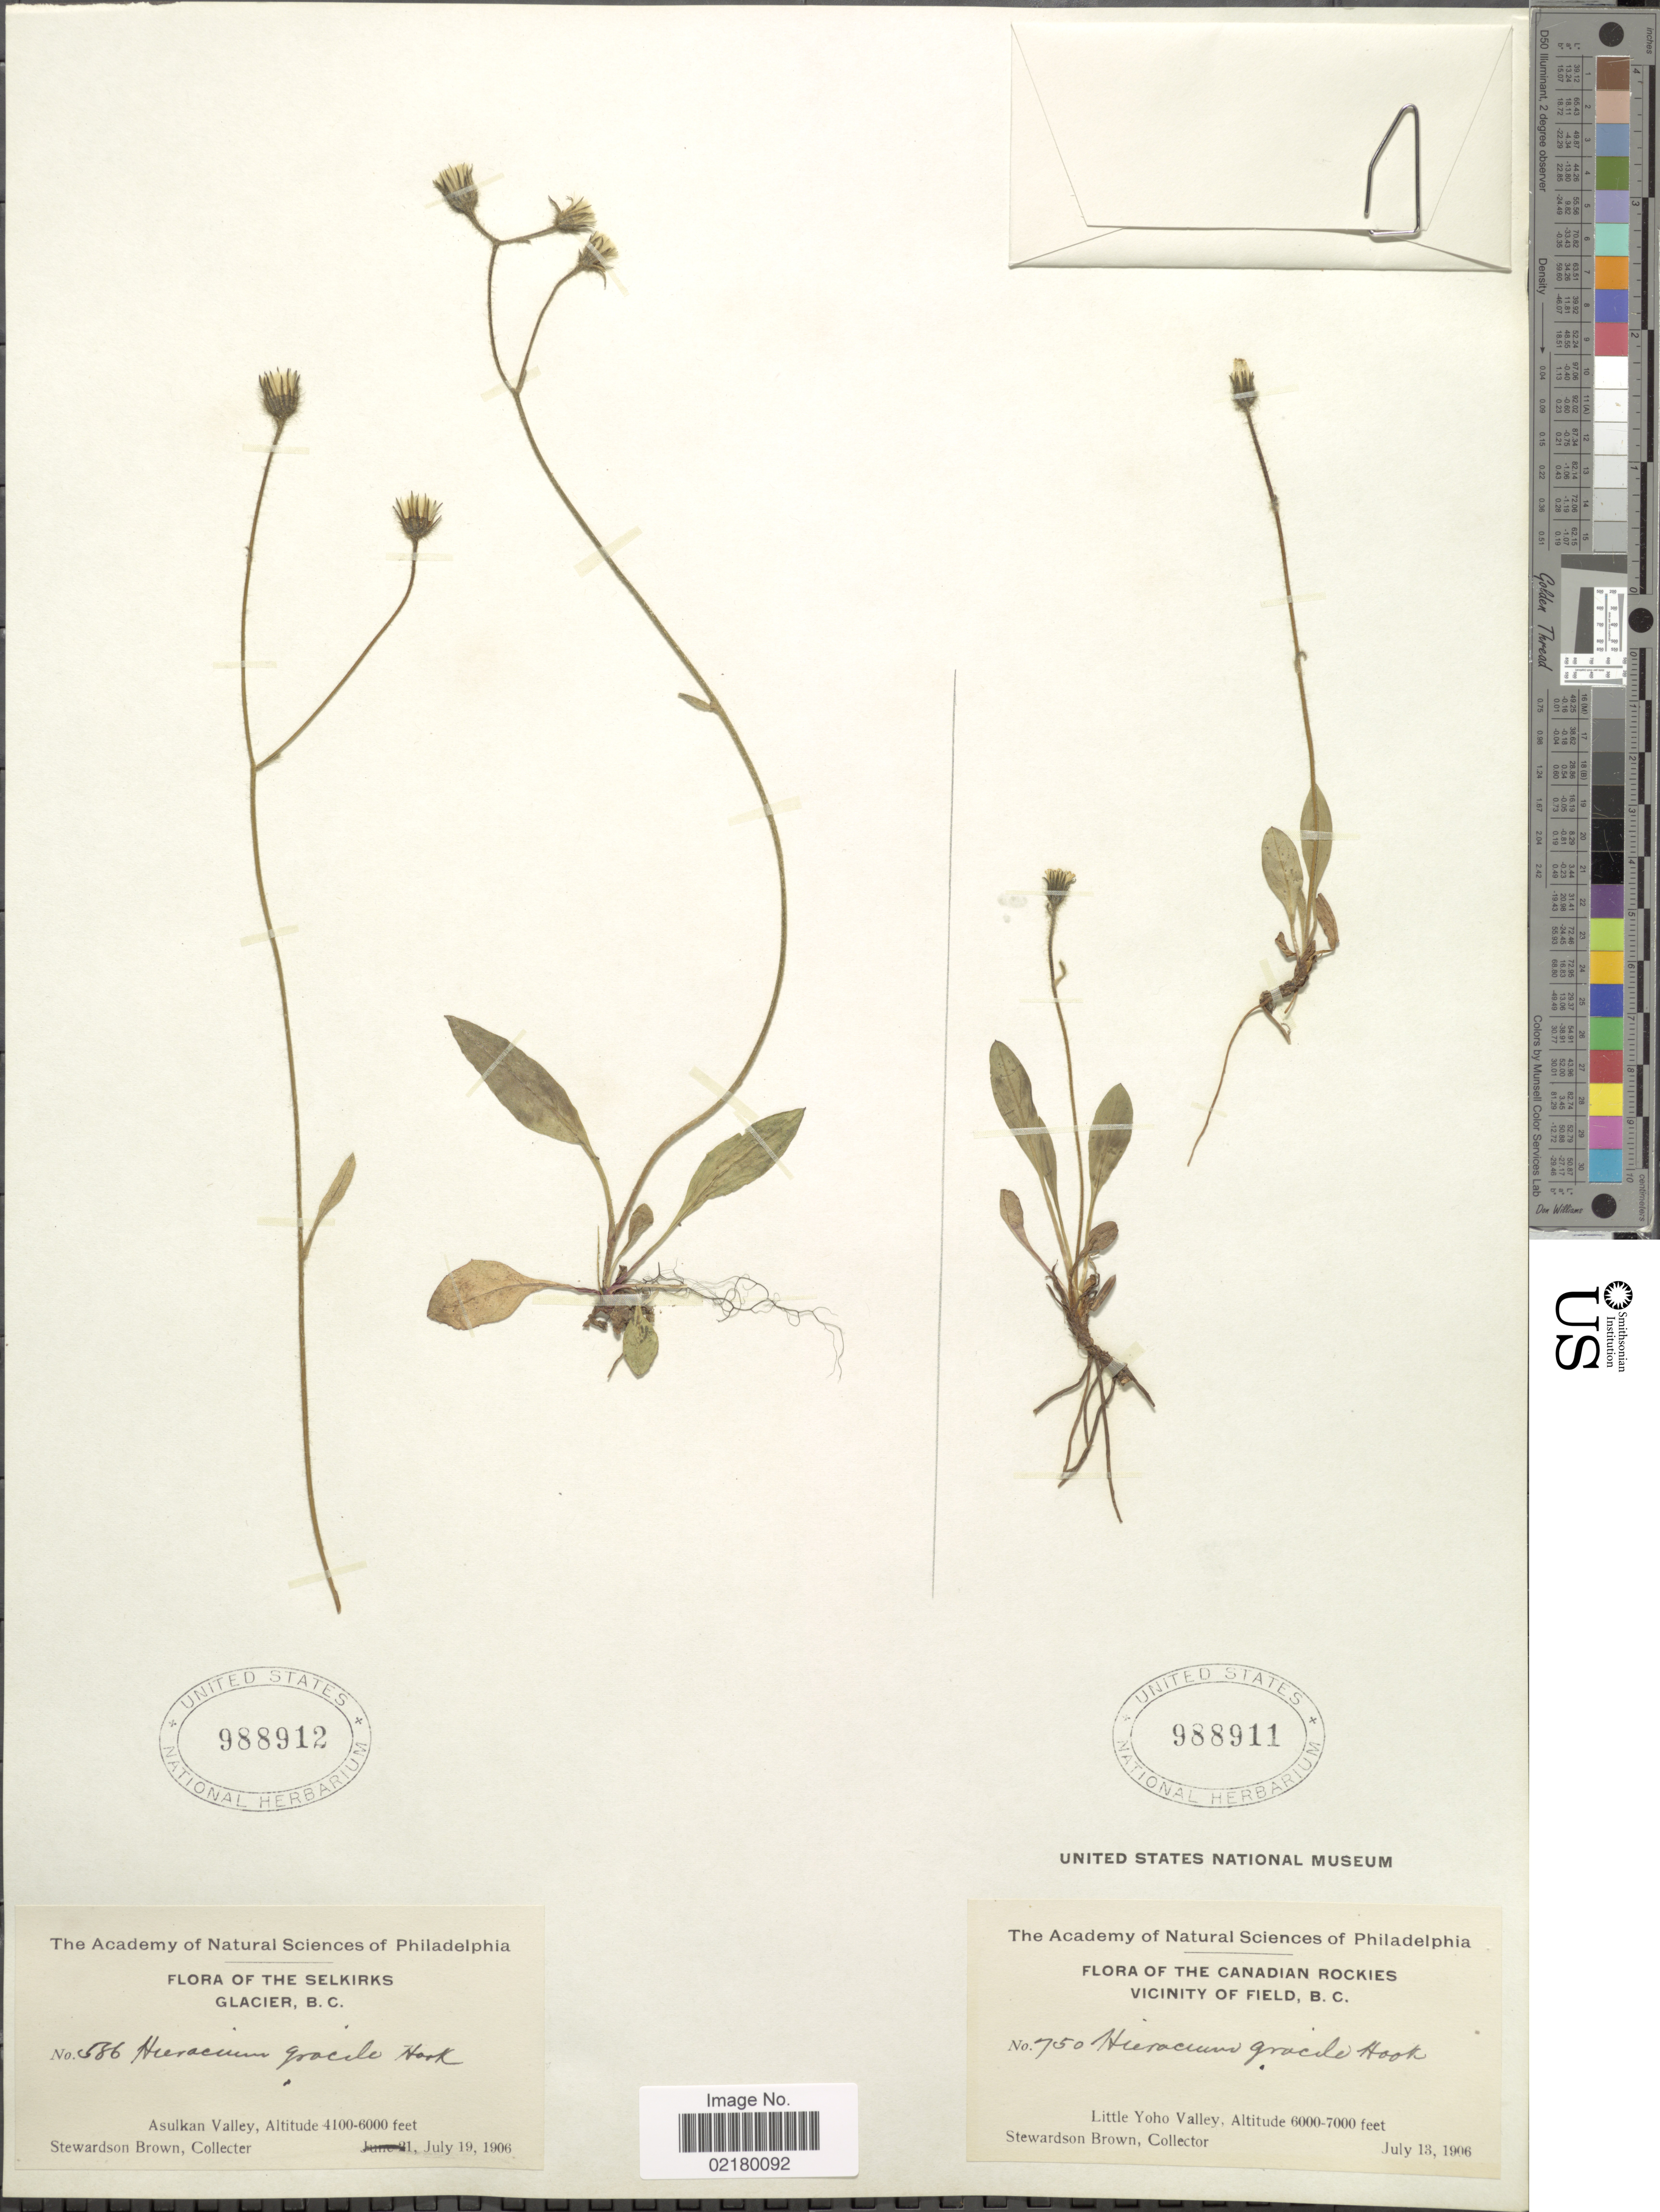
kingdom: Plantae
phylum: Tracheophyta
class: Magnoliopsida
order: Asterales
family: Asteraceae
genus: Hieracium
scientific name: Hieracium triste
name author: Willd. ex Spreng.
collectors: S. Brown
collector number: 586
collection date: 1906-07-19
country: Canada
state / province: British Columbia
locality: The Selkirks Glacier, Asulkan Valley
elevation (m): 1250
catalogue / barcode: US 988912